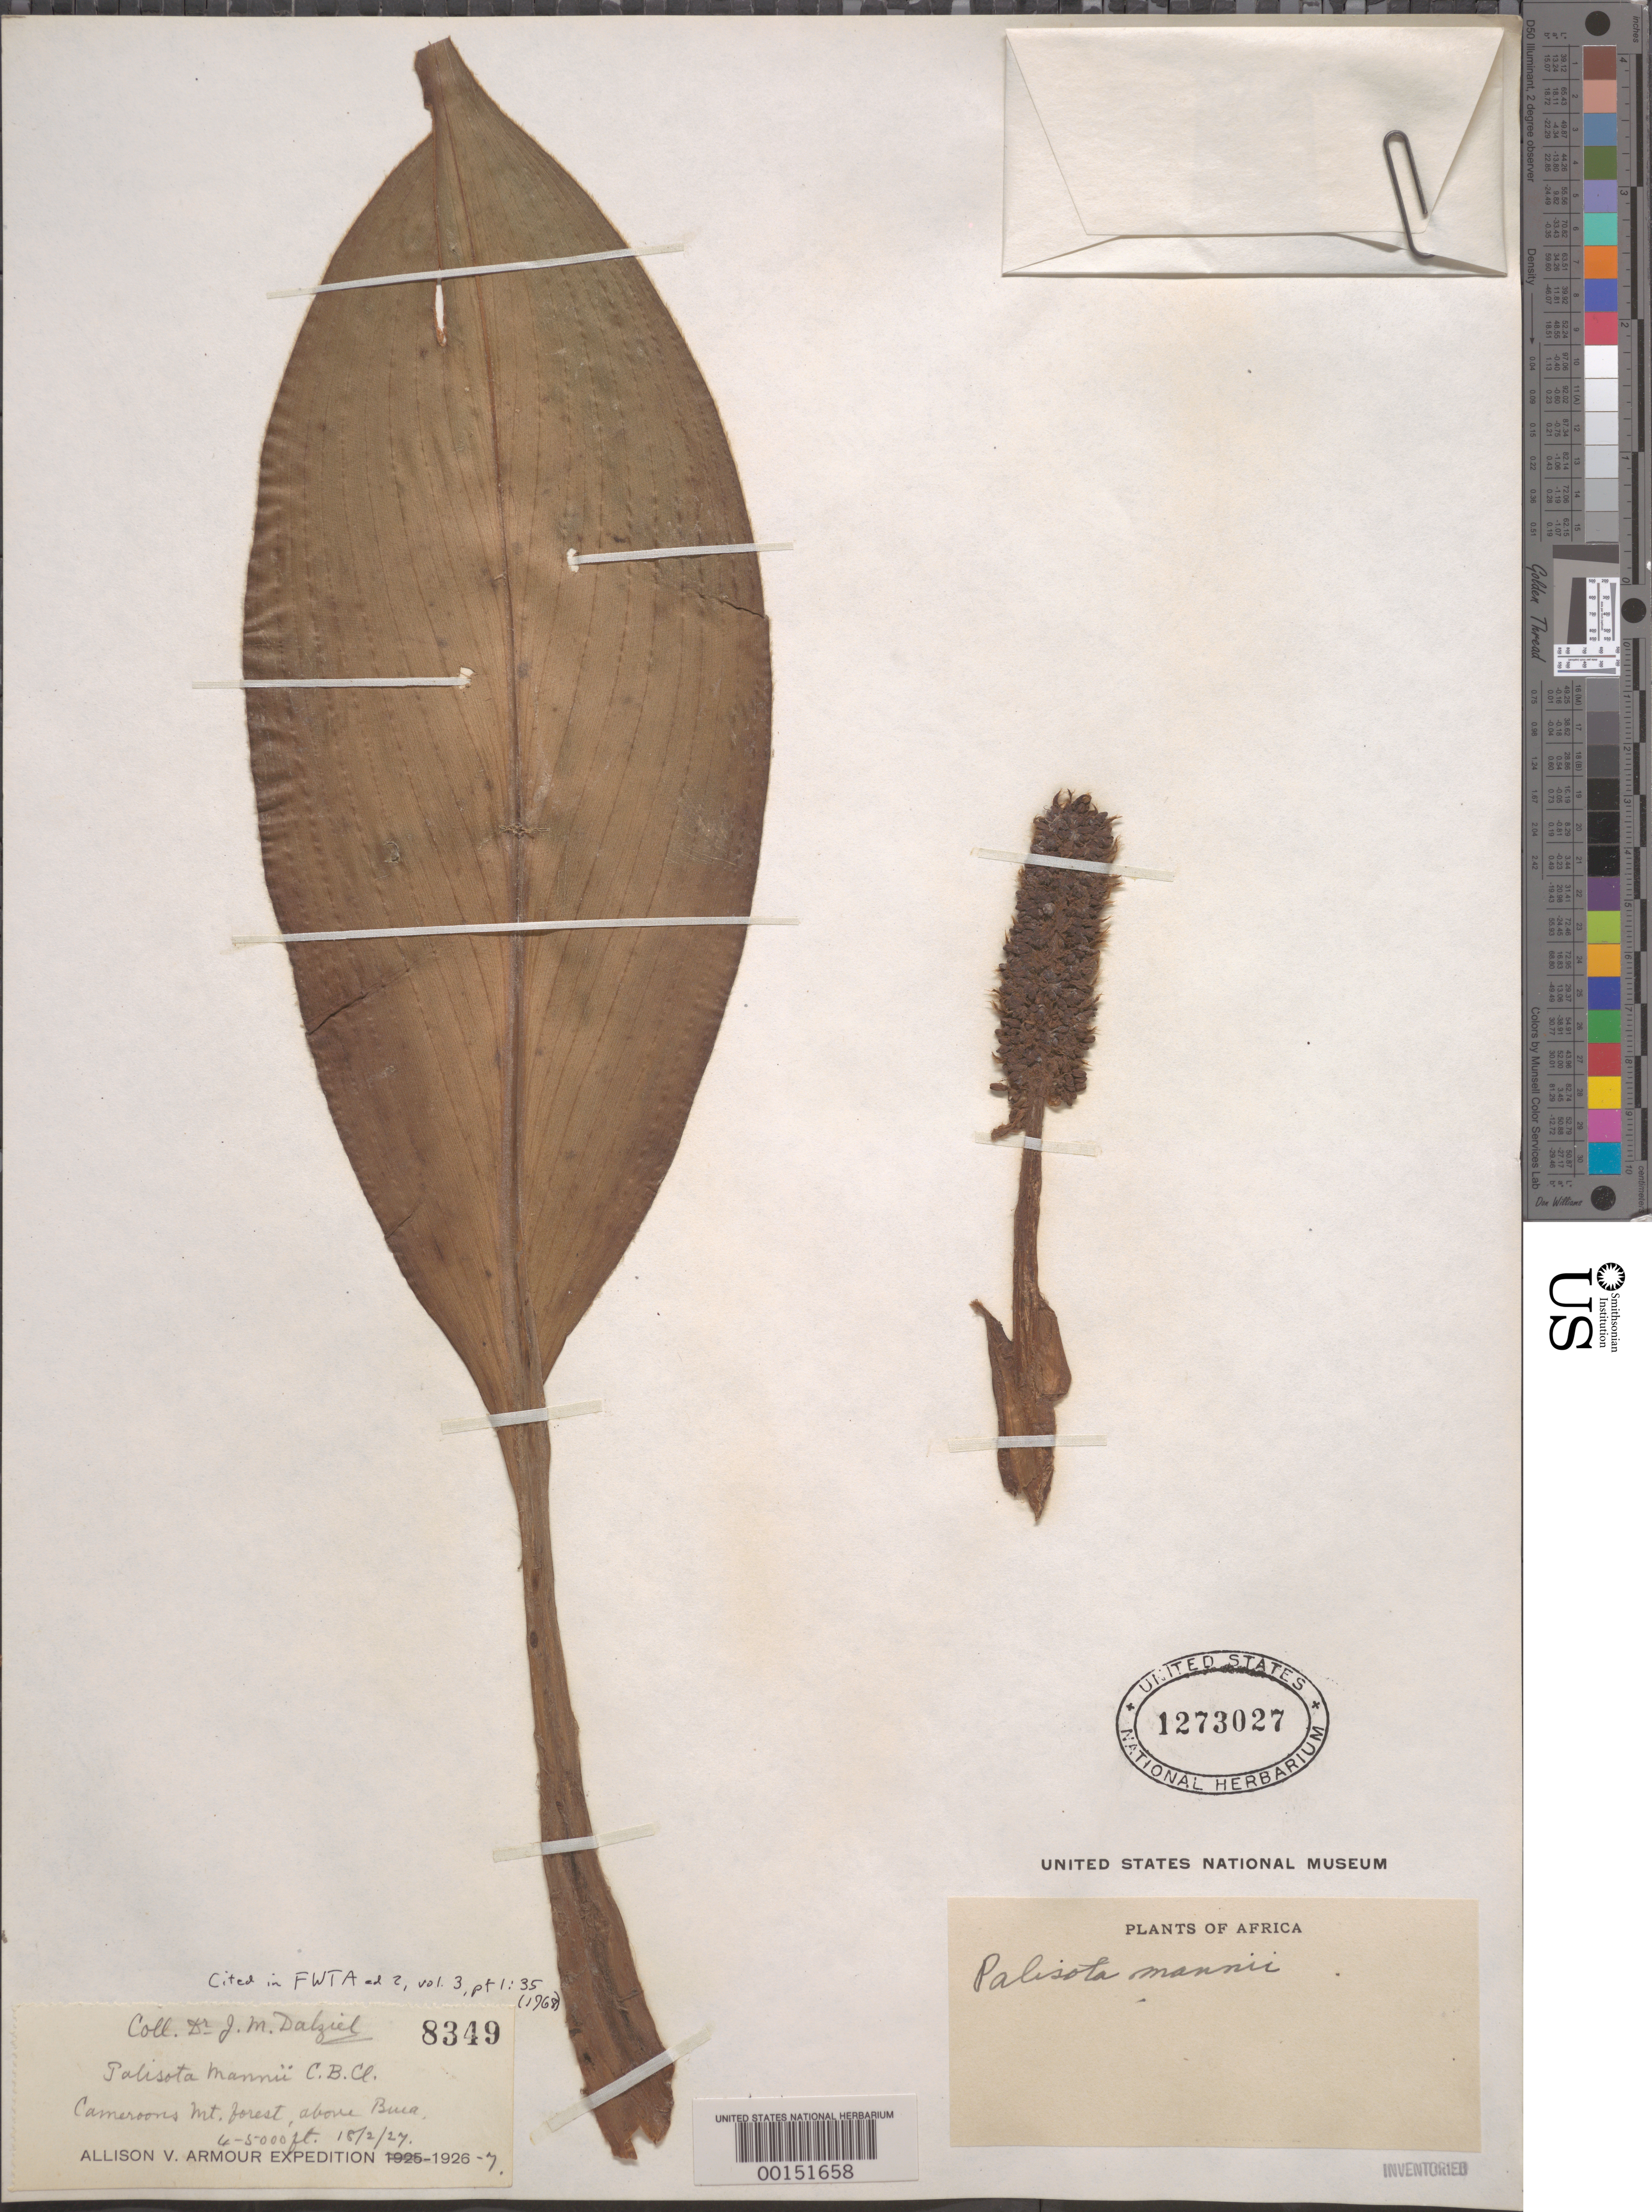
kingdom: Plantae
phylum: Tracheophyta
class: Liliopsida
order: Commelinales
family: Commelinaceae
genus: Palisota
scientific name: Palisota mannii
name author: C.B. Clarke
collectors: J. Dalziel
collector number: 8349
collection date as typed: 15 Feb 1927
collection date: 1927-02-15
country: Cameroon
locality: Cameroon mt. foret above buia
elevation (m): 5000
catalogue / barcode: US 1273027